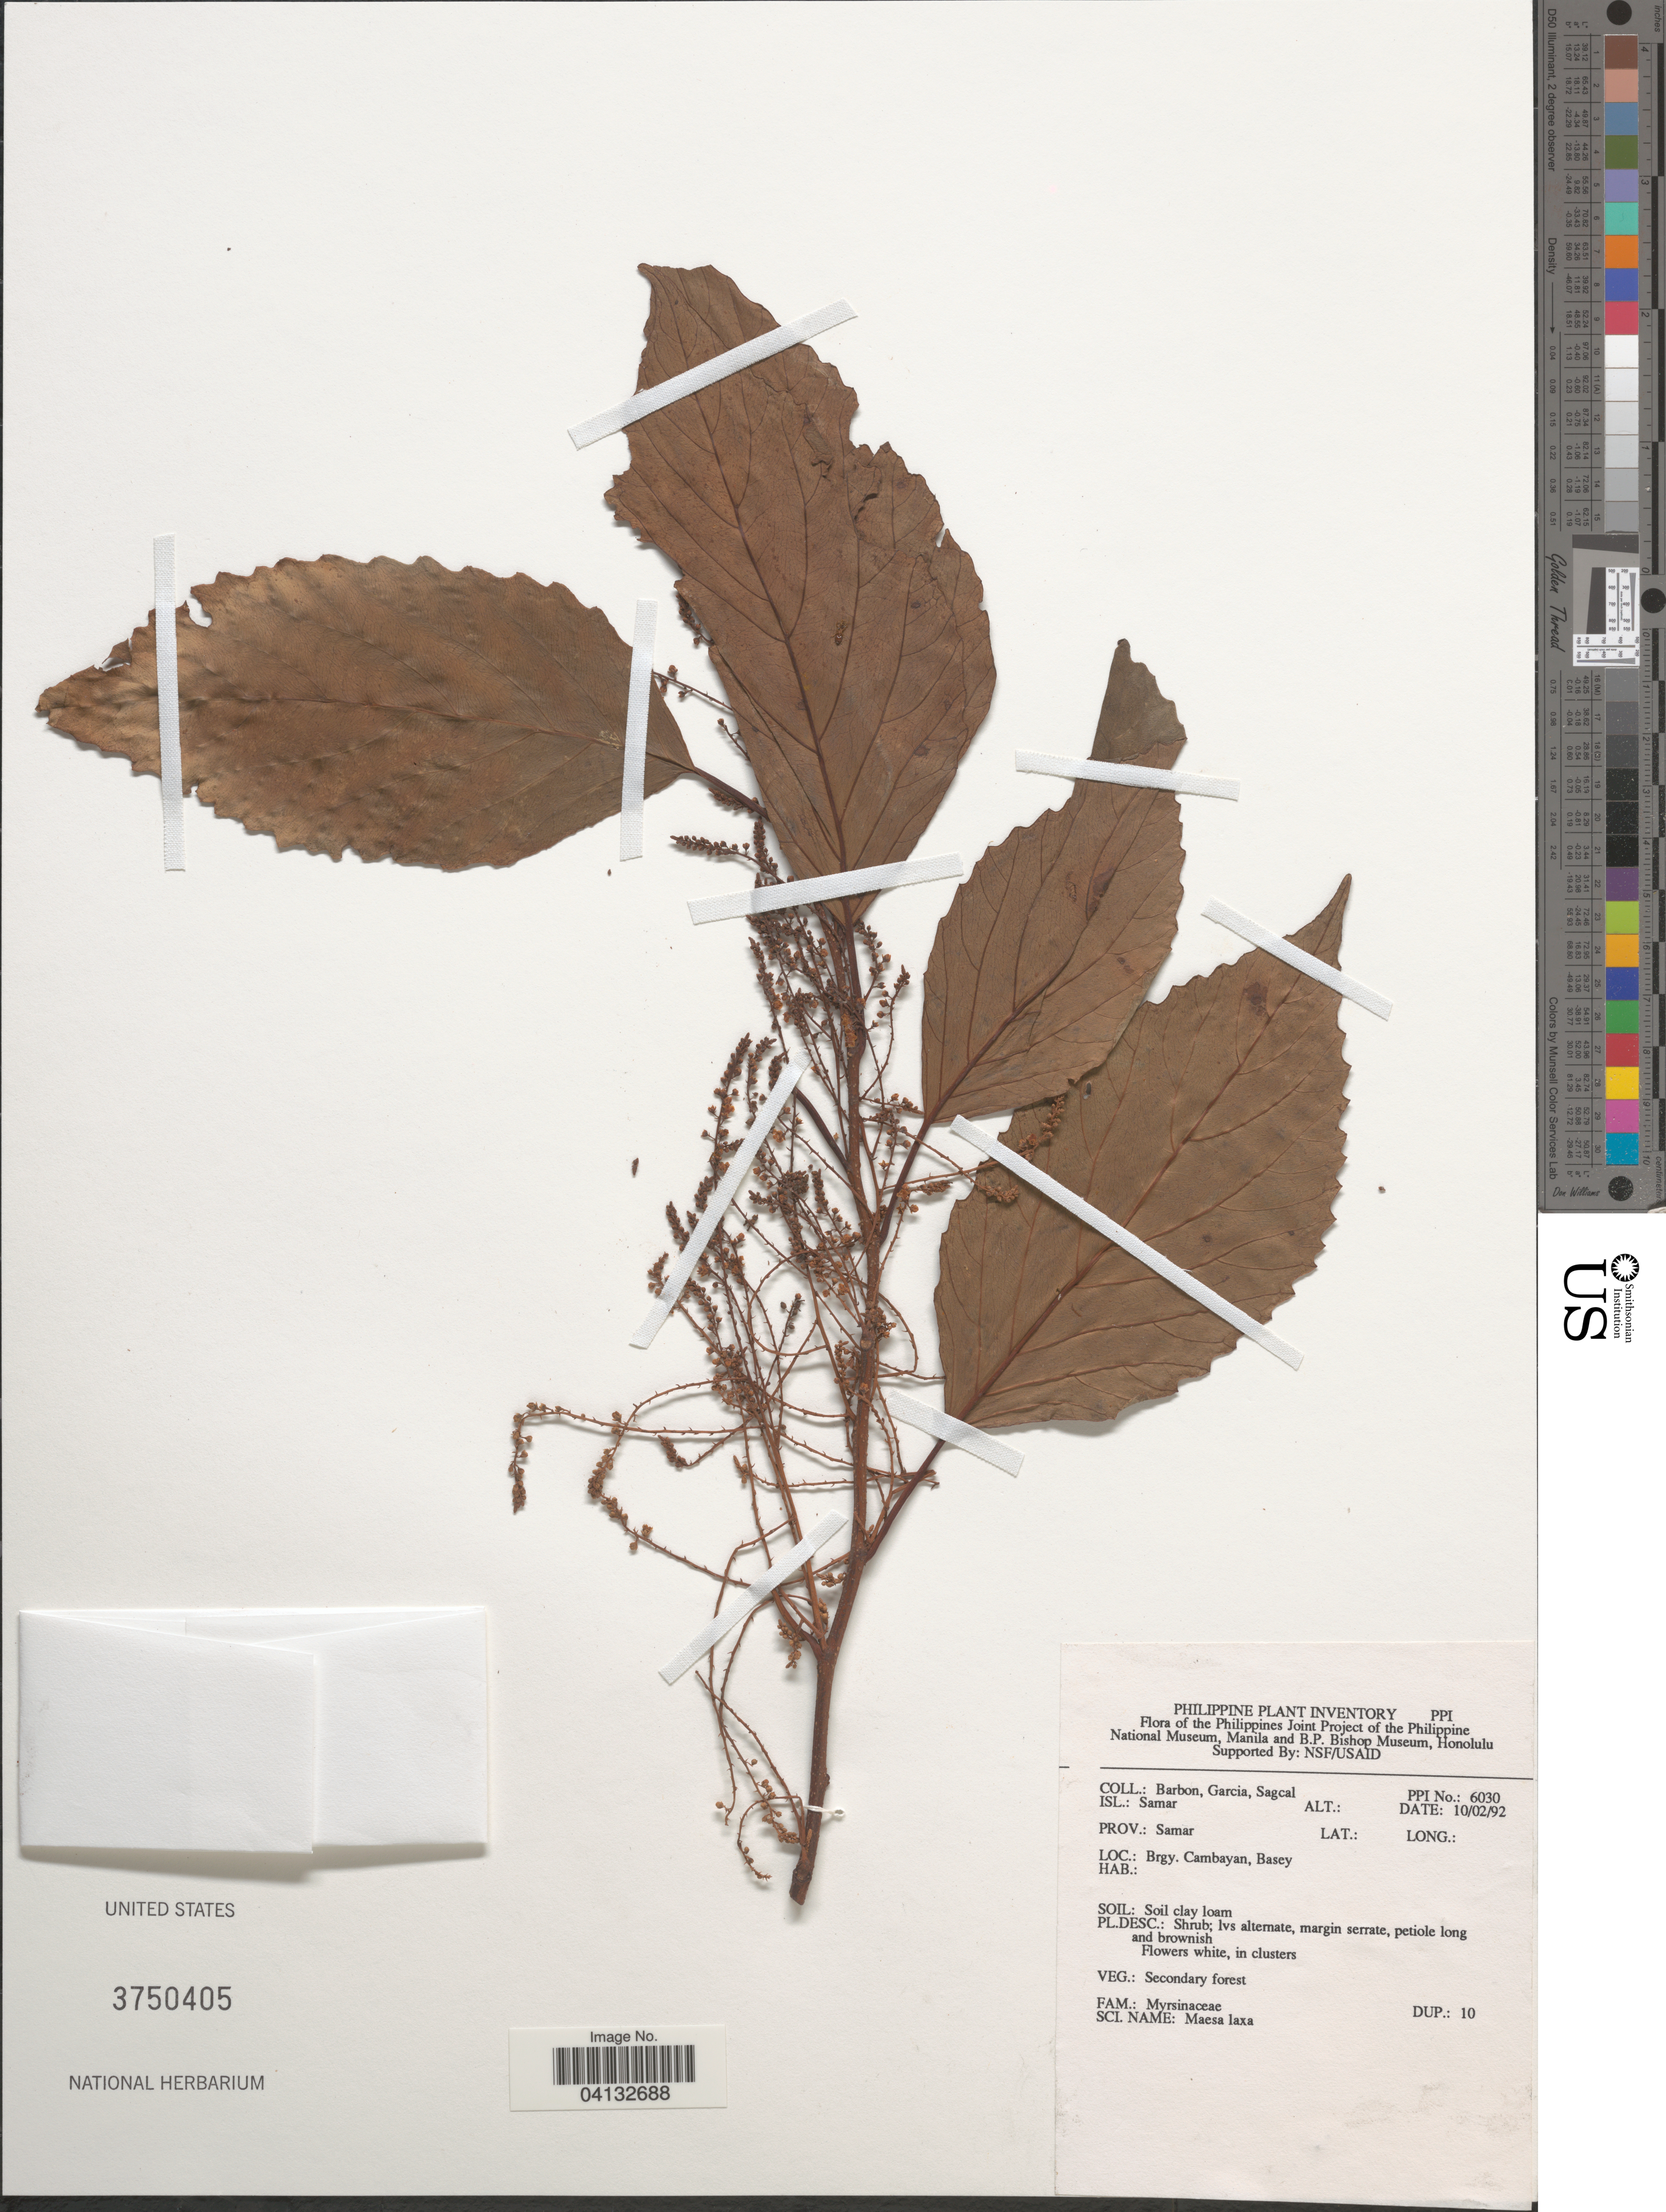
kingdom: Plantae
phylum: Tracheophyta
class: Magnoliopsida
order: Ericales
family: Primulaceae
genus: Maesa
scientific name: Maesa laxa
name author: Mez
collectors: Barbon, H. Garcia & E. Sagcal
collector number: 6030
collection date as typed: Transcribed d/m/y: 10/2/92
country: Philippines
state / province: Eastern Visayas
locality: Isl.: Samar. Prov.: Samar. Brgy. Cambayan, Basey.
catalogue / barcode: US 3750405